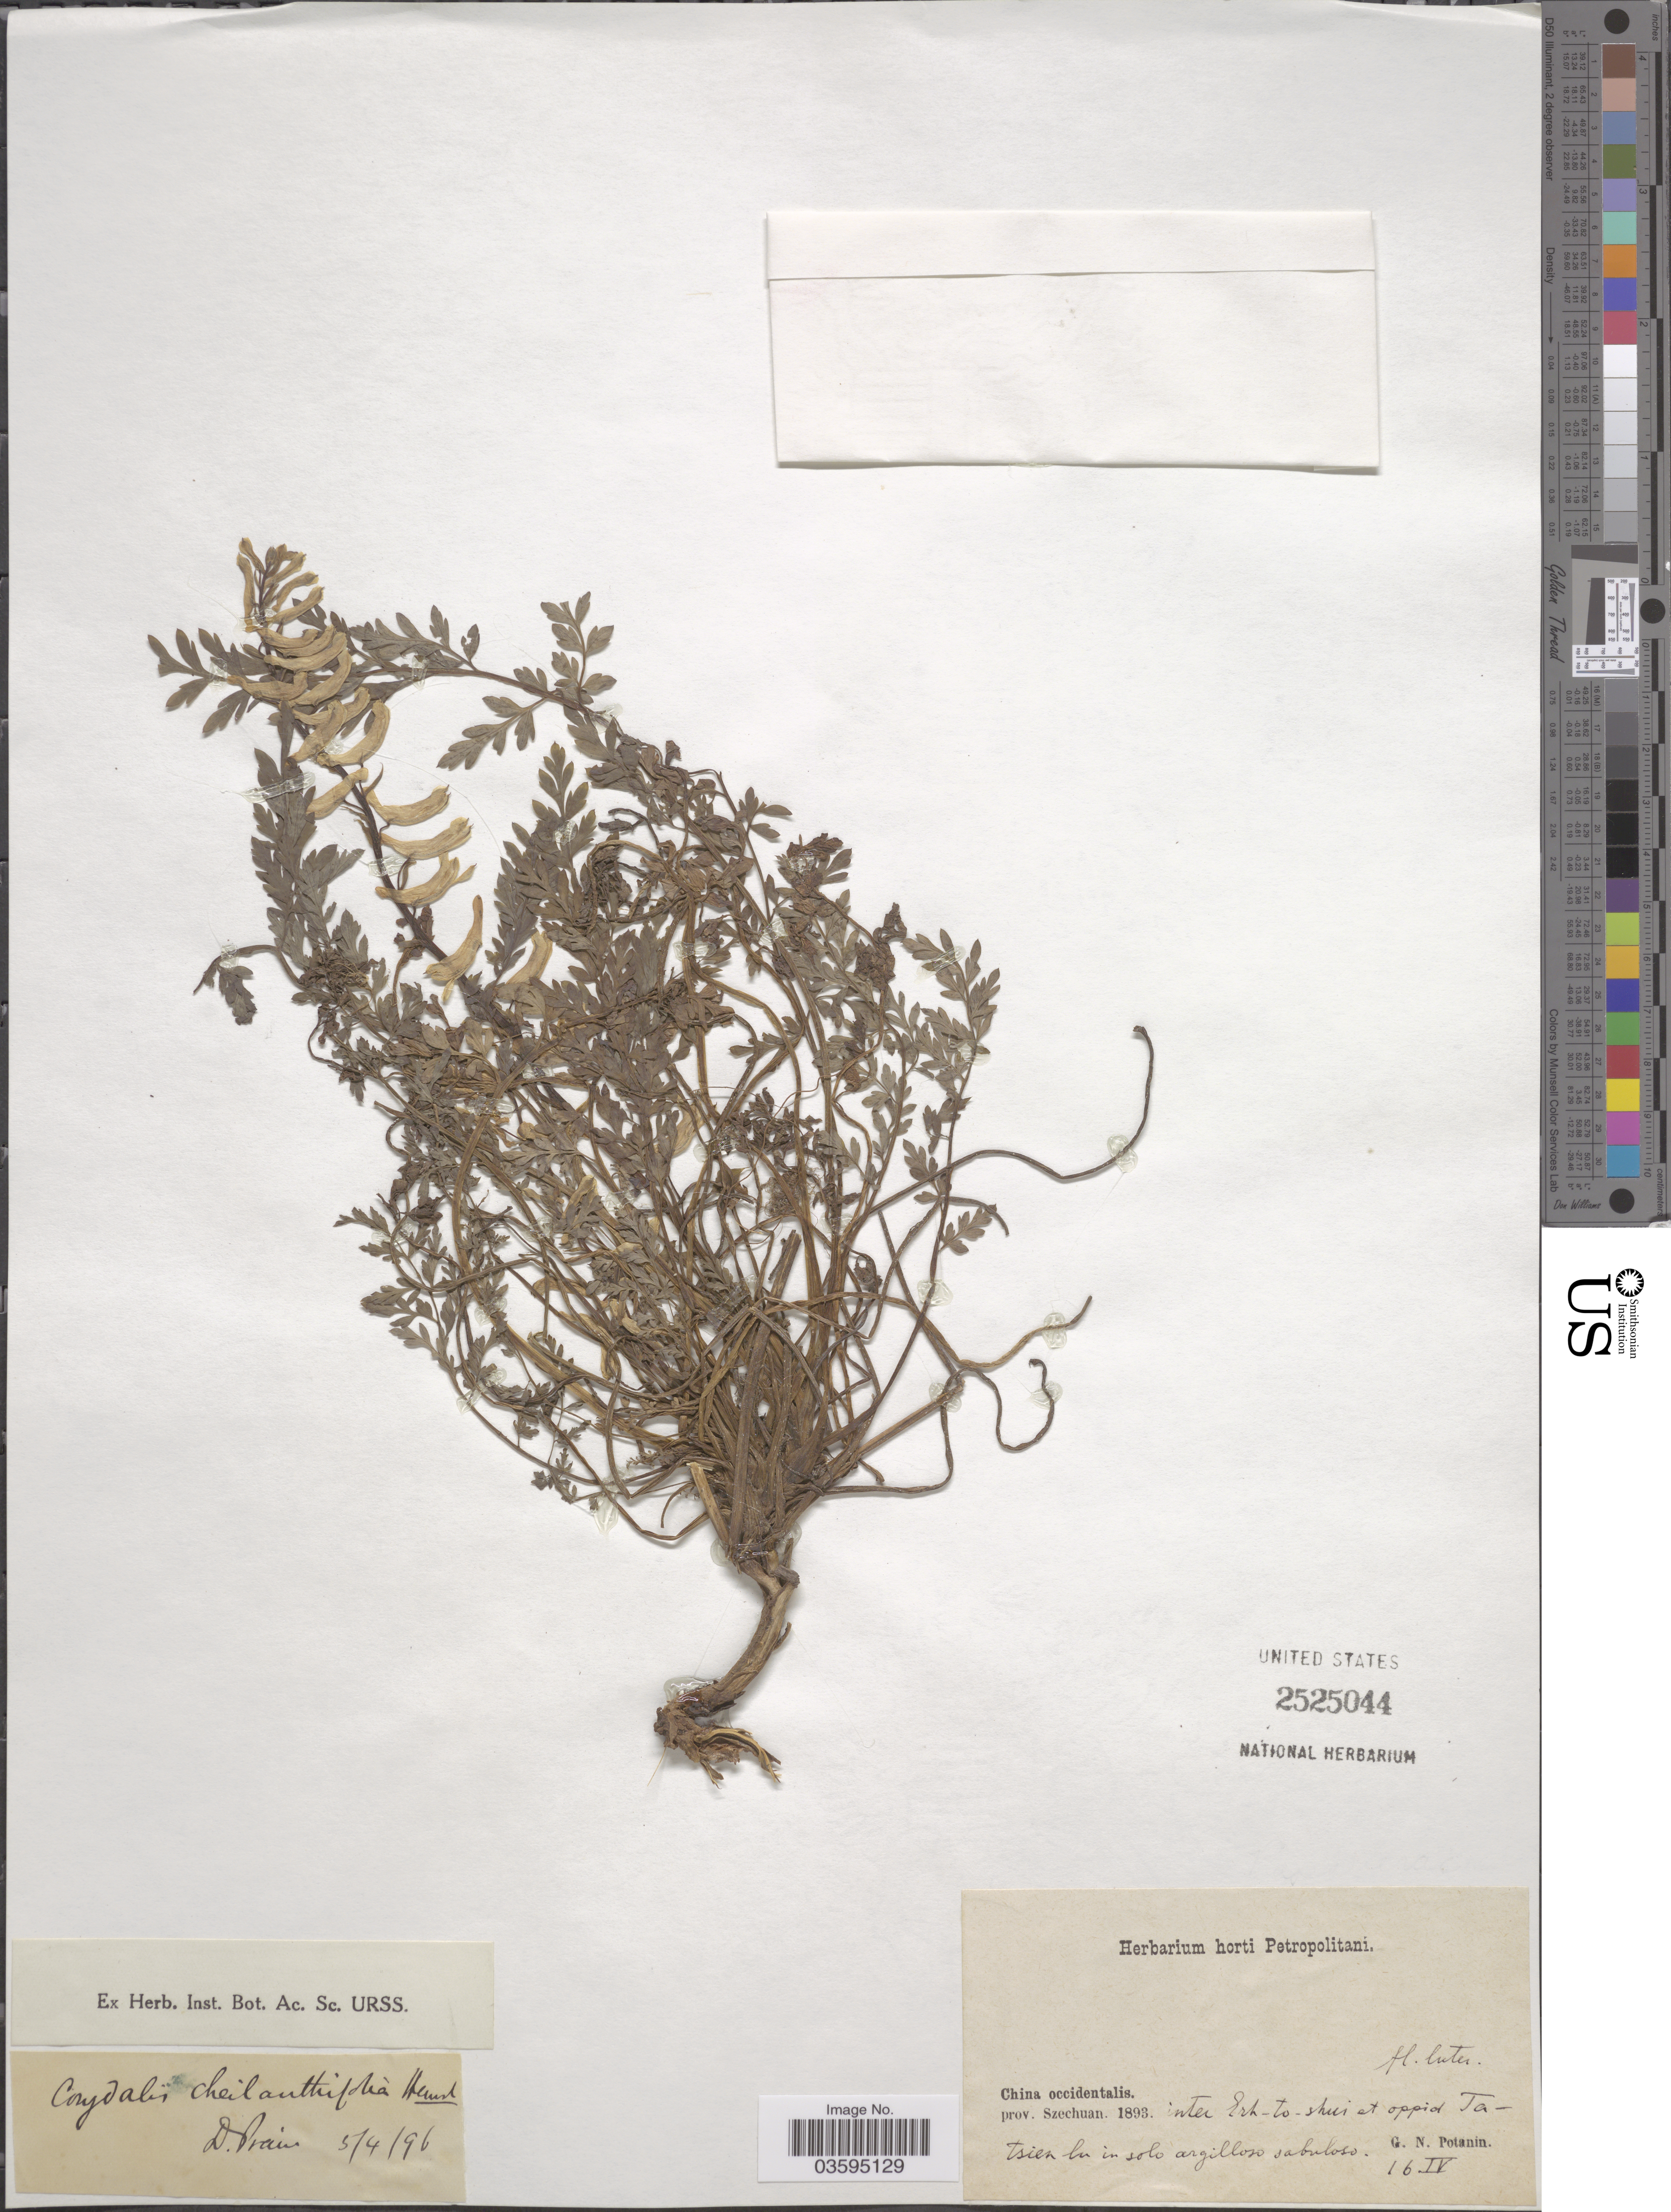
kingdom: Plantae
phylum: Tracheophyta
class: Magnoliopsida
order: Ranunculales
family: Papaveraceae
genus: Corydalis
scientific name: Corydalis cheilanthifolia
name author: Hemsl.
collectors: G. Potanin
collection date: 1893-04-16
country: China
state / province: Sichuan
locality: China occidentalis. Prov. Szechuan. Inter Ert-to-shui et oppid Tatsien lu.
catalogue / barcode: US 2525044